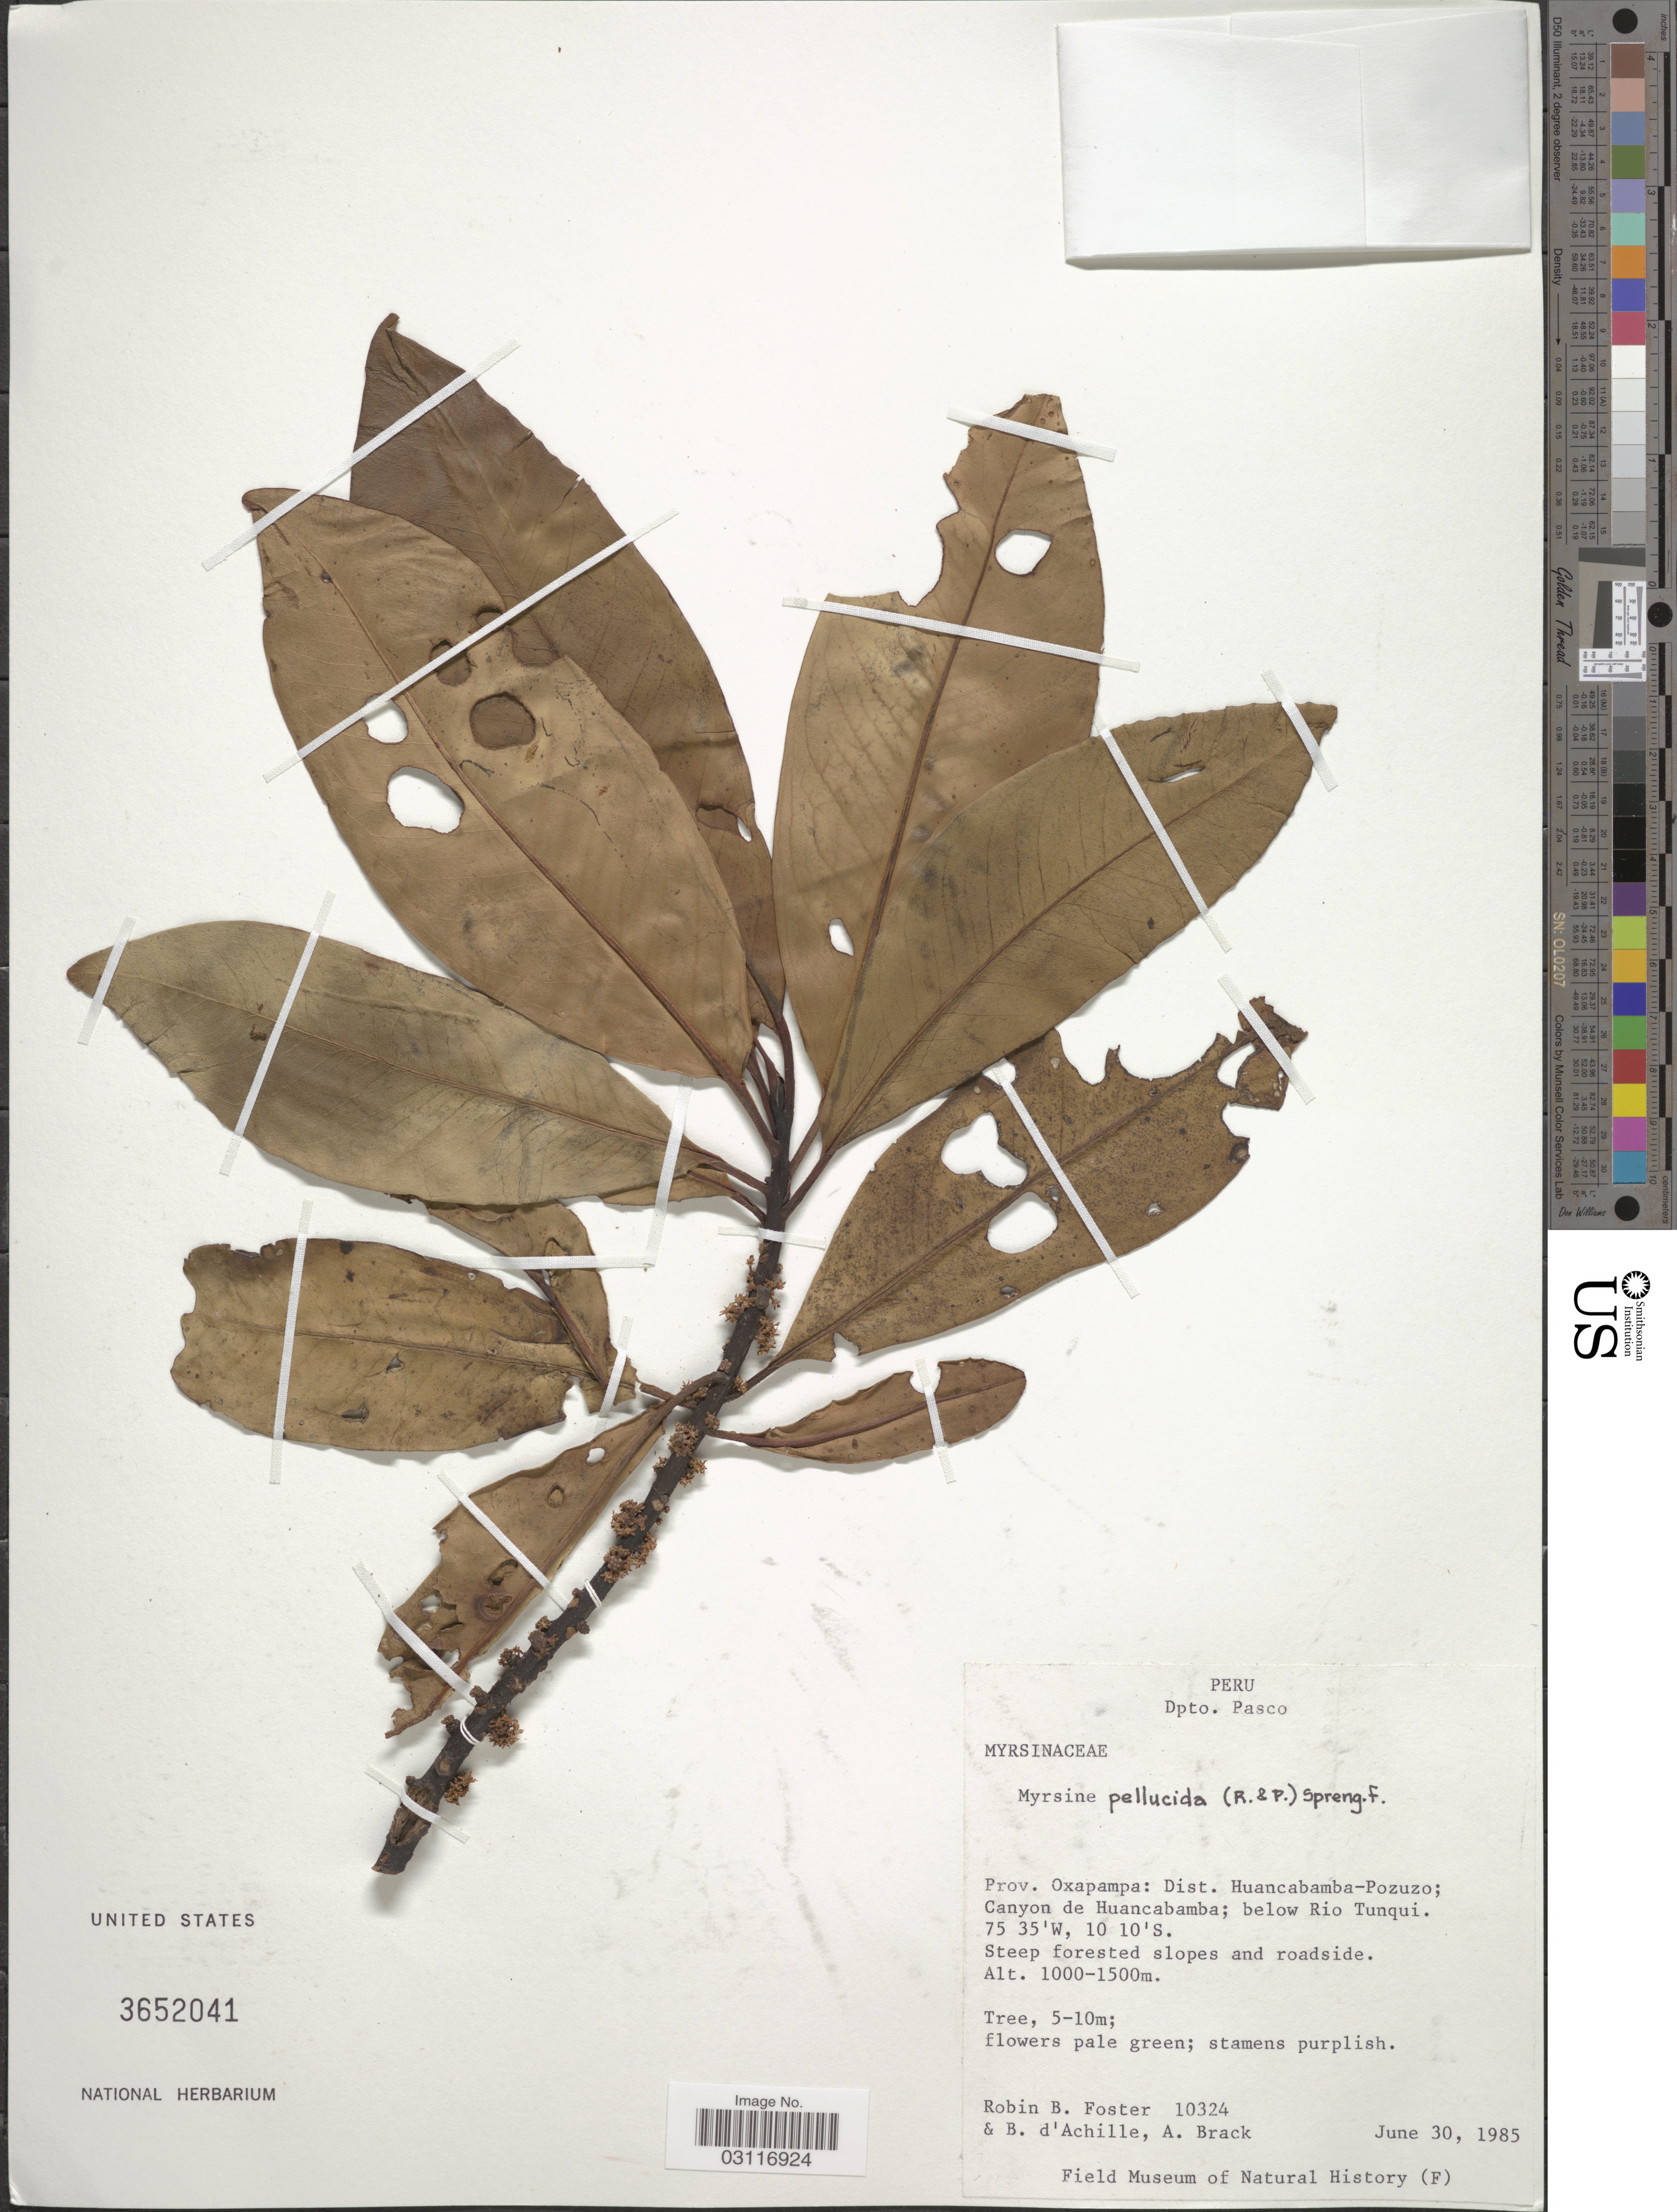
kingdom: Plantae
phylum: Tracheophyta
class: Magnoliopsida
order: Ericales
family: Primulaceae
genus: Myrsine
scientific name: Myrsine pellucida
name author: (Ruiz & Pav.) Spreng.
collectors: R. B. Foster, B. d'Achille & A. Brack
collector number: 10324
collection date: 1985-06-30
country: Peru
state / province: Pasco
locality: Prov. Oxapampa: Dist. Huancabamba-Pozuzo; Canyon de Huancabamba; below Rio Tunqui.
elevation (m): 1000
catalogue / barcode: US 3652041